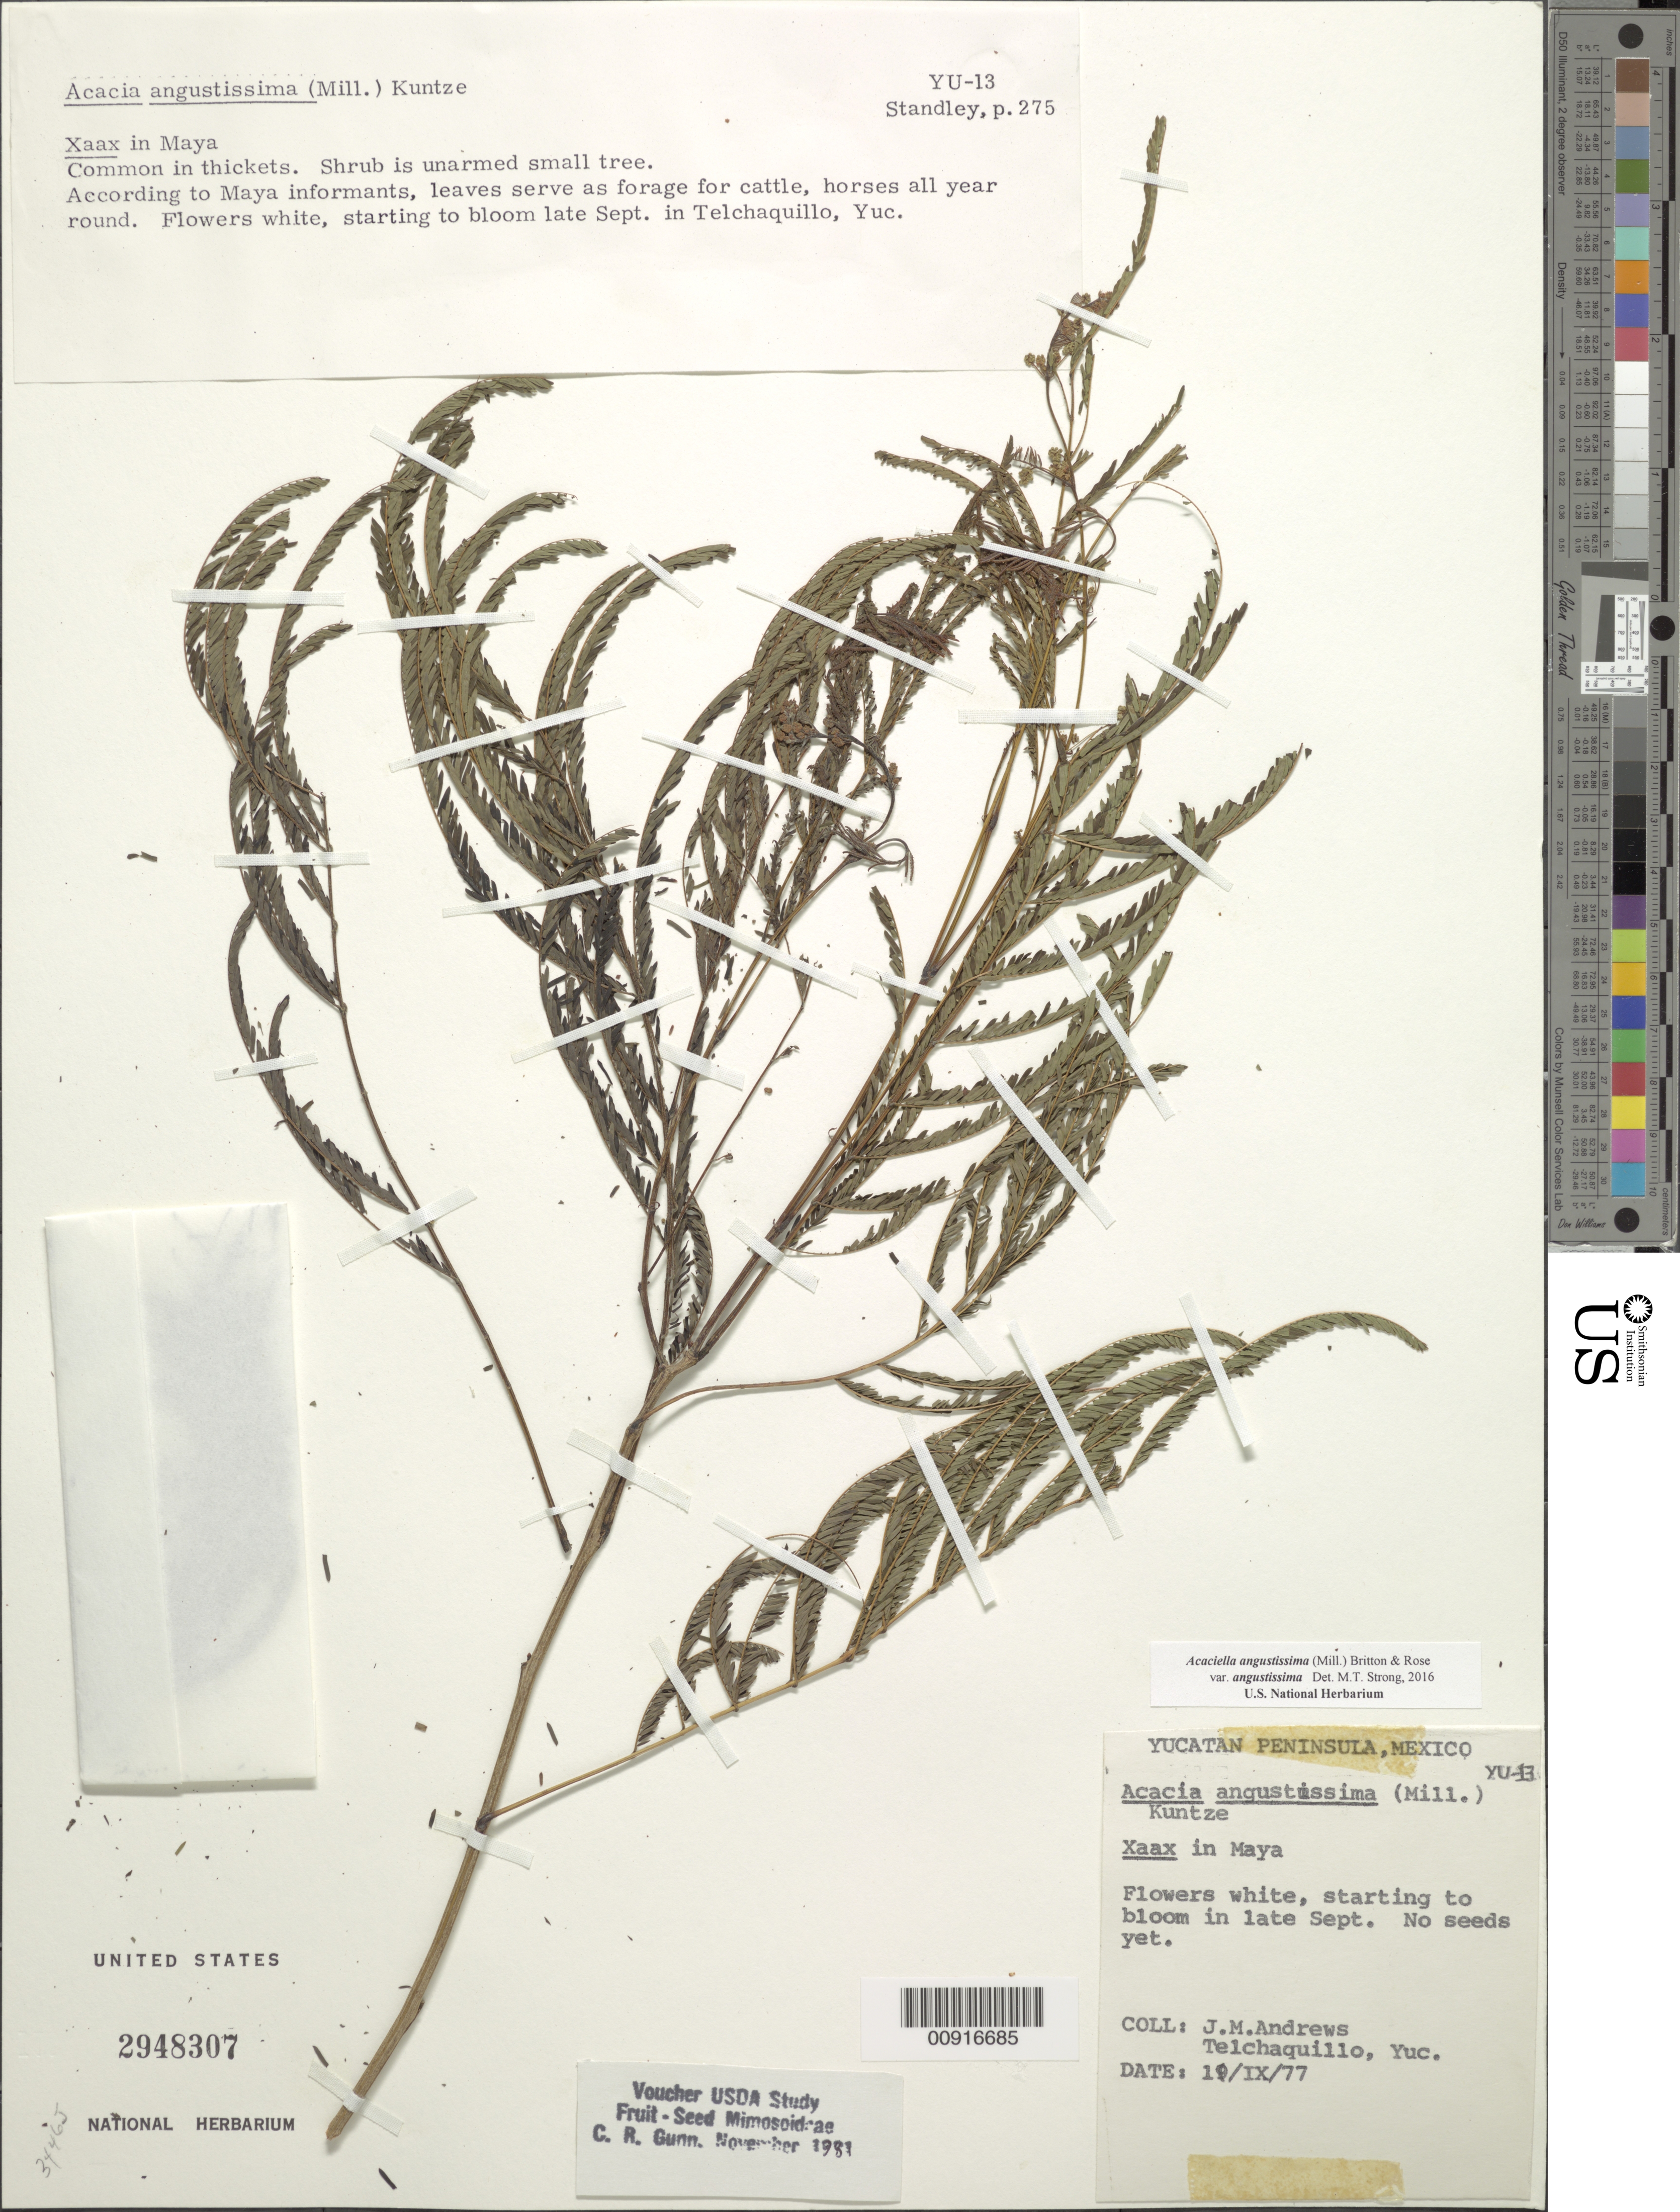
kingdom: Plantae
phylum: Tracheophyta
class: Magnoliopsida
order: Fabales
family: Fabaceae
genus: Acaciella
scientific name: Acaciella angustissima var. angustissima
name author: (Mill.) Britton & Rose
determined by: Strong, M. T., (US), Smithsonian Institution - National Museum of Natural History (UNITED STATES)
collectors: J. M. Andrews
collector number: YU-13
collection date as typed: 19 Sep 1977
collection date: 1977-09-19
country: Mexico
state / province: Yucatán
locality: Telchaquillo, Yucatán.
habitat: Common in thickets.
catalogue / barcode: US 2948307